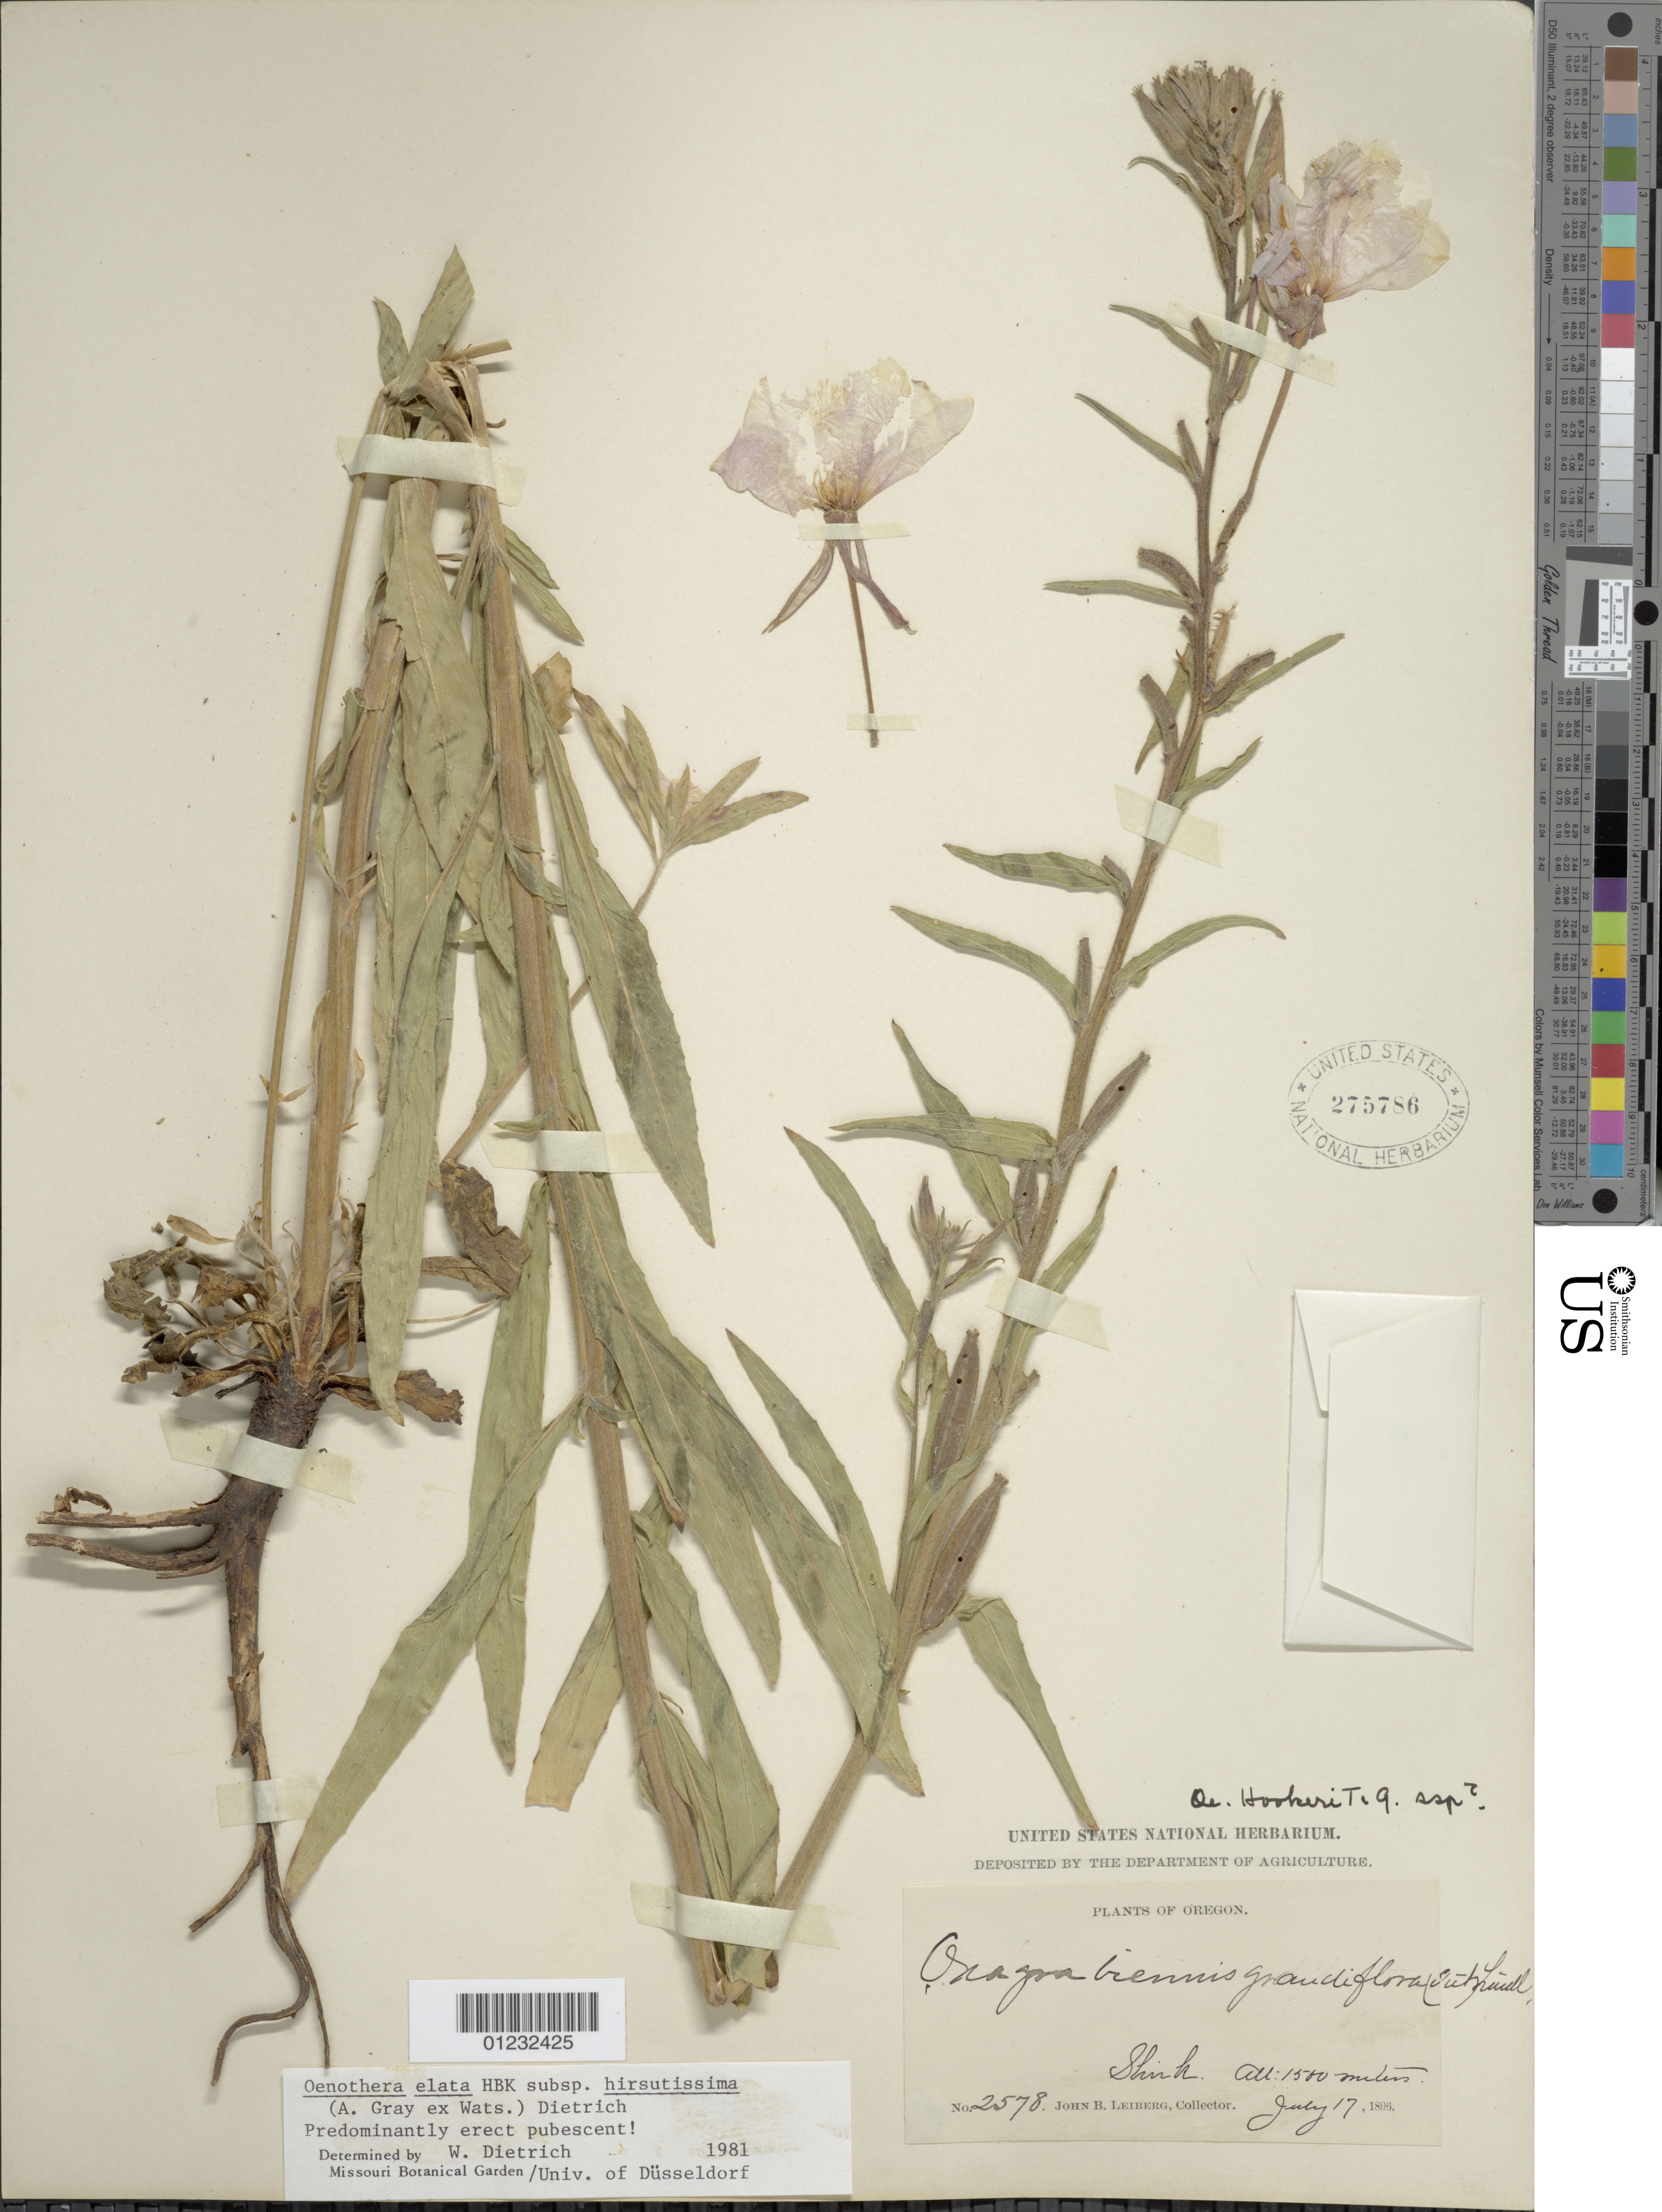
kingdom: Plantae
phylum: Tracheophyta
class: Magnoliopsida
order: Myrtales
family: Onagraceae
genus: Oenothera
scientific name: Oenothera elata subsp. hirsutissima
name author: (A. Gray ex S. Watson) W. Dietr.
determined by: Dietrich, W.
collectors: J. Leiberg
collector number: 2578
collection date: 1896-07-17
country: United States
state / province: Oregon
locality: Shirk.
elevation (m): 1580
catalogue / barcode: US 275786